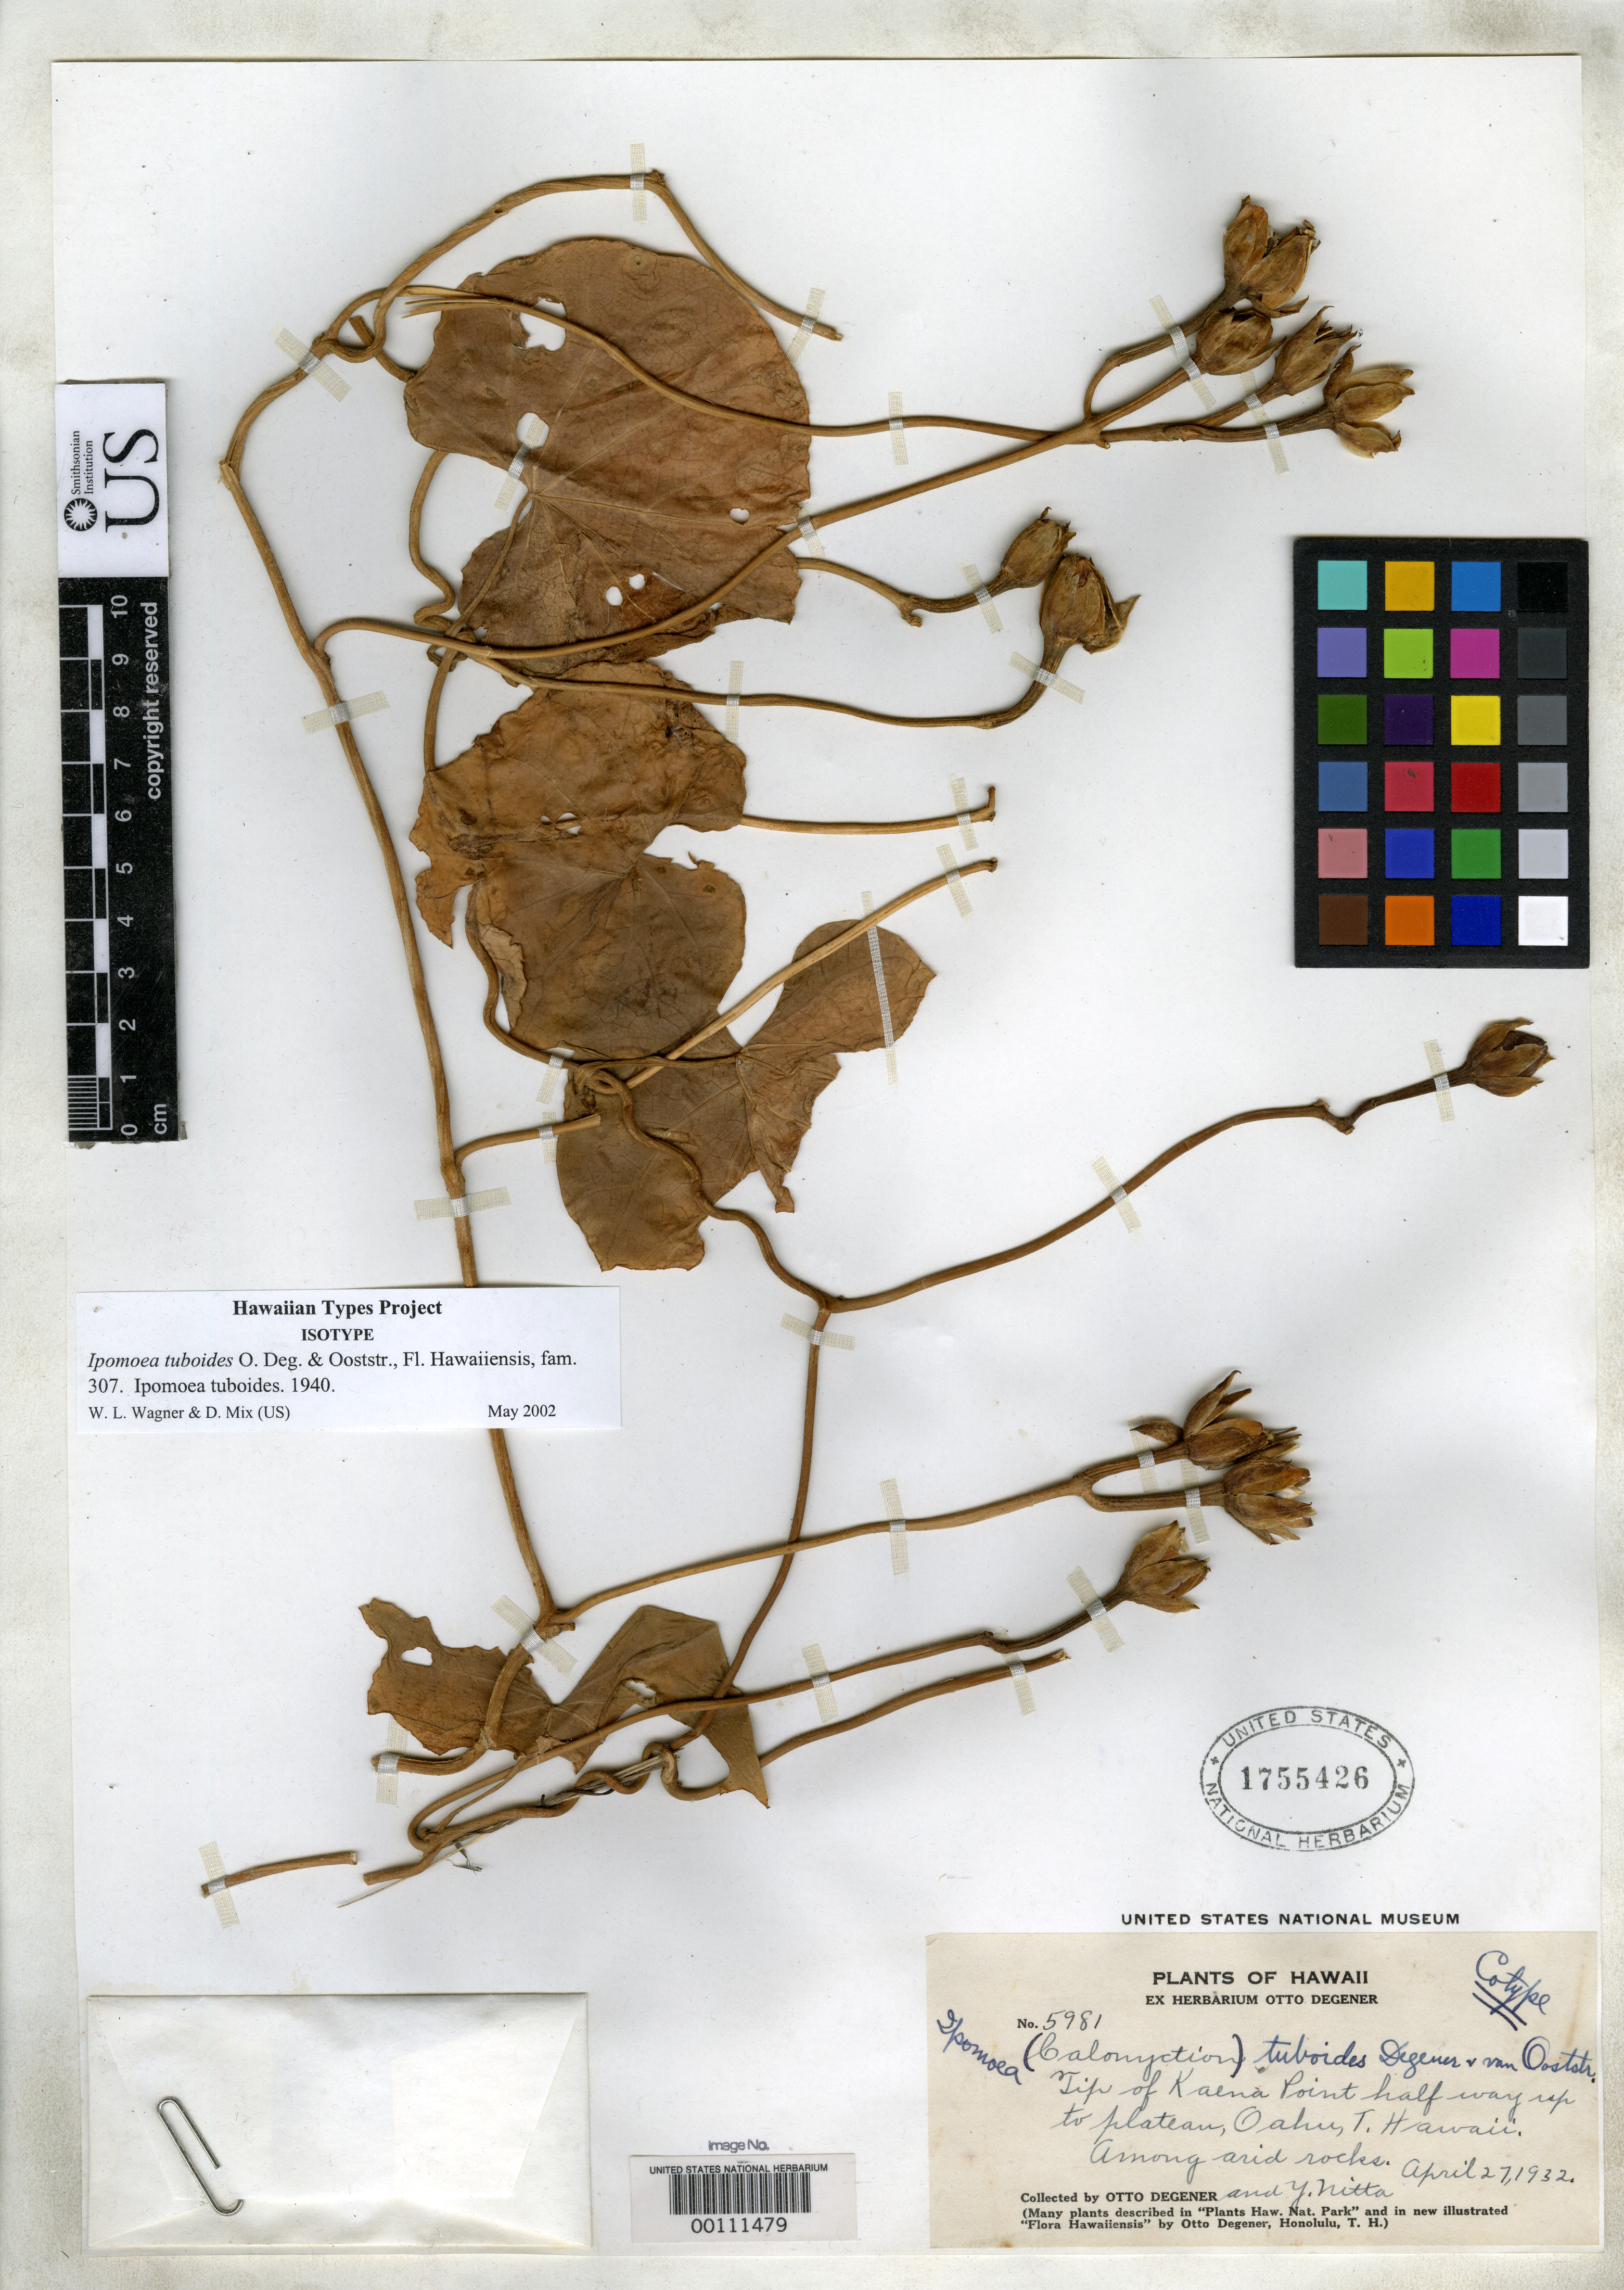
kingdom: Plantae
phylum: Tracheophyta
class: Magnoliopsida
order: Solanales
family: Convolvulaceae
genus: Ipomoea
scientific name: Ipomoea tuboides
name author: O. Deg. & Ooststr. in O. Deg.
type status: Isotype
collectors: O. Degener & Y. Nitta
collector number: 5981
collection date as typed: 27 Apr 1932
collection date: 1932-04-27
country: United States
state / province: Hawaii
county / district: Honolulu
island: Oahu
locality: Kaena Point.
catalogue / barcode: US 1755426